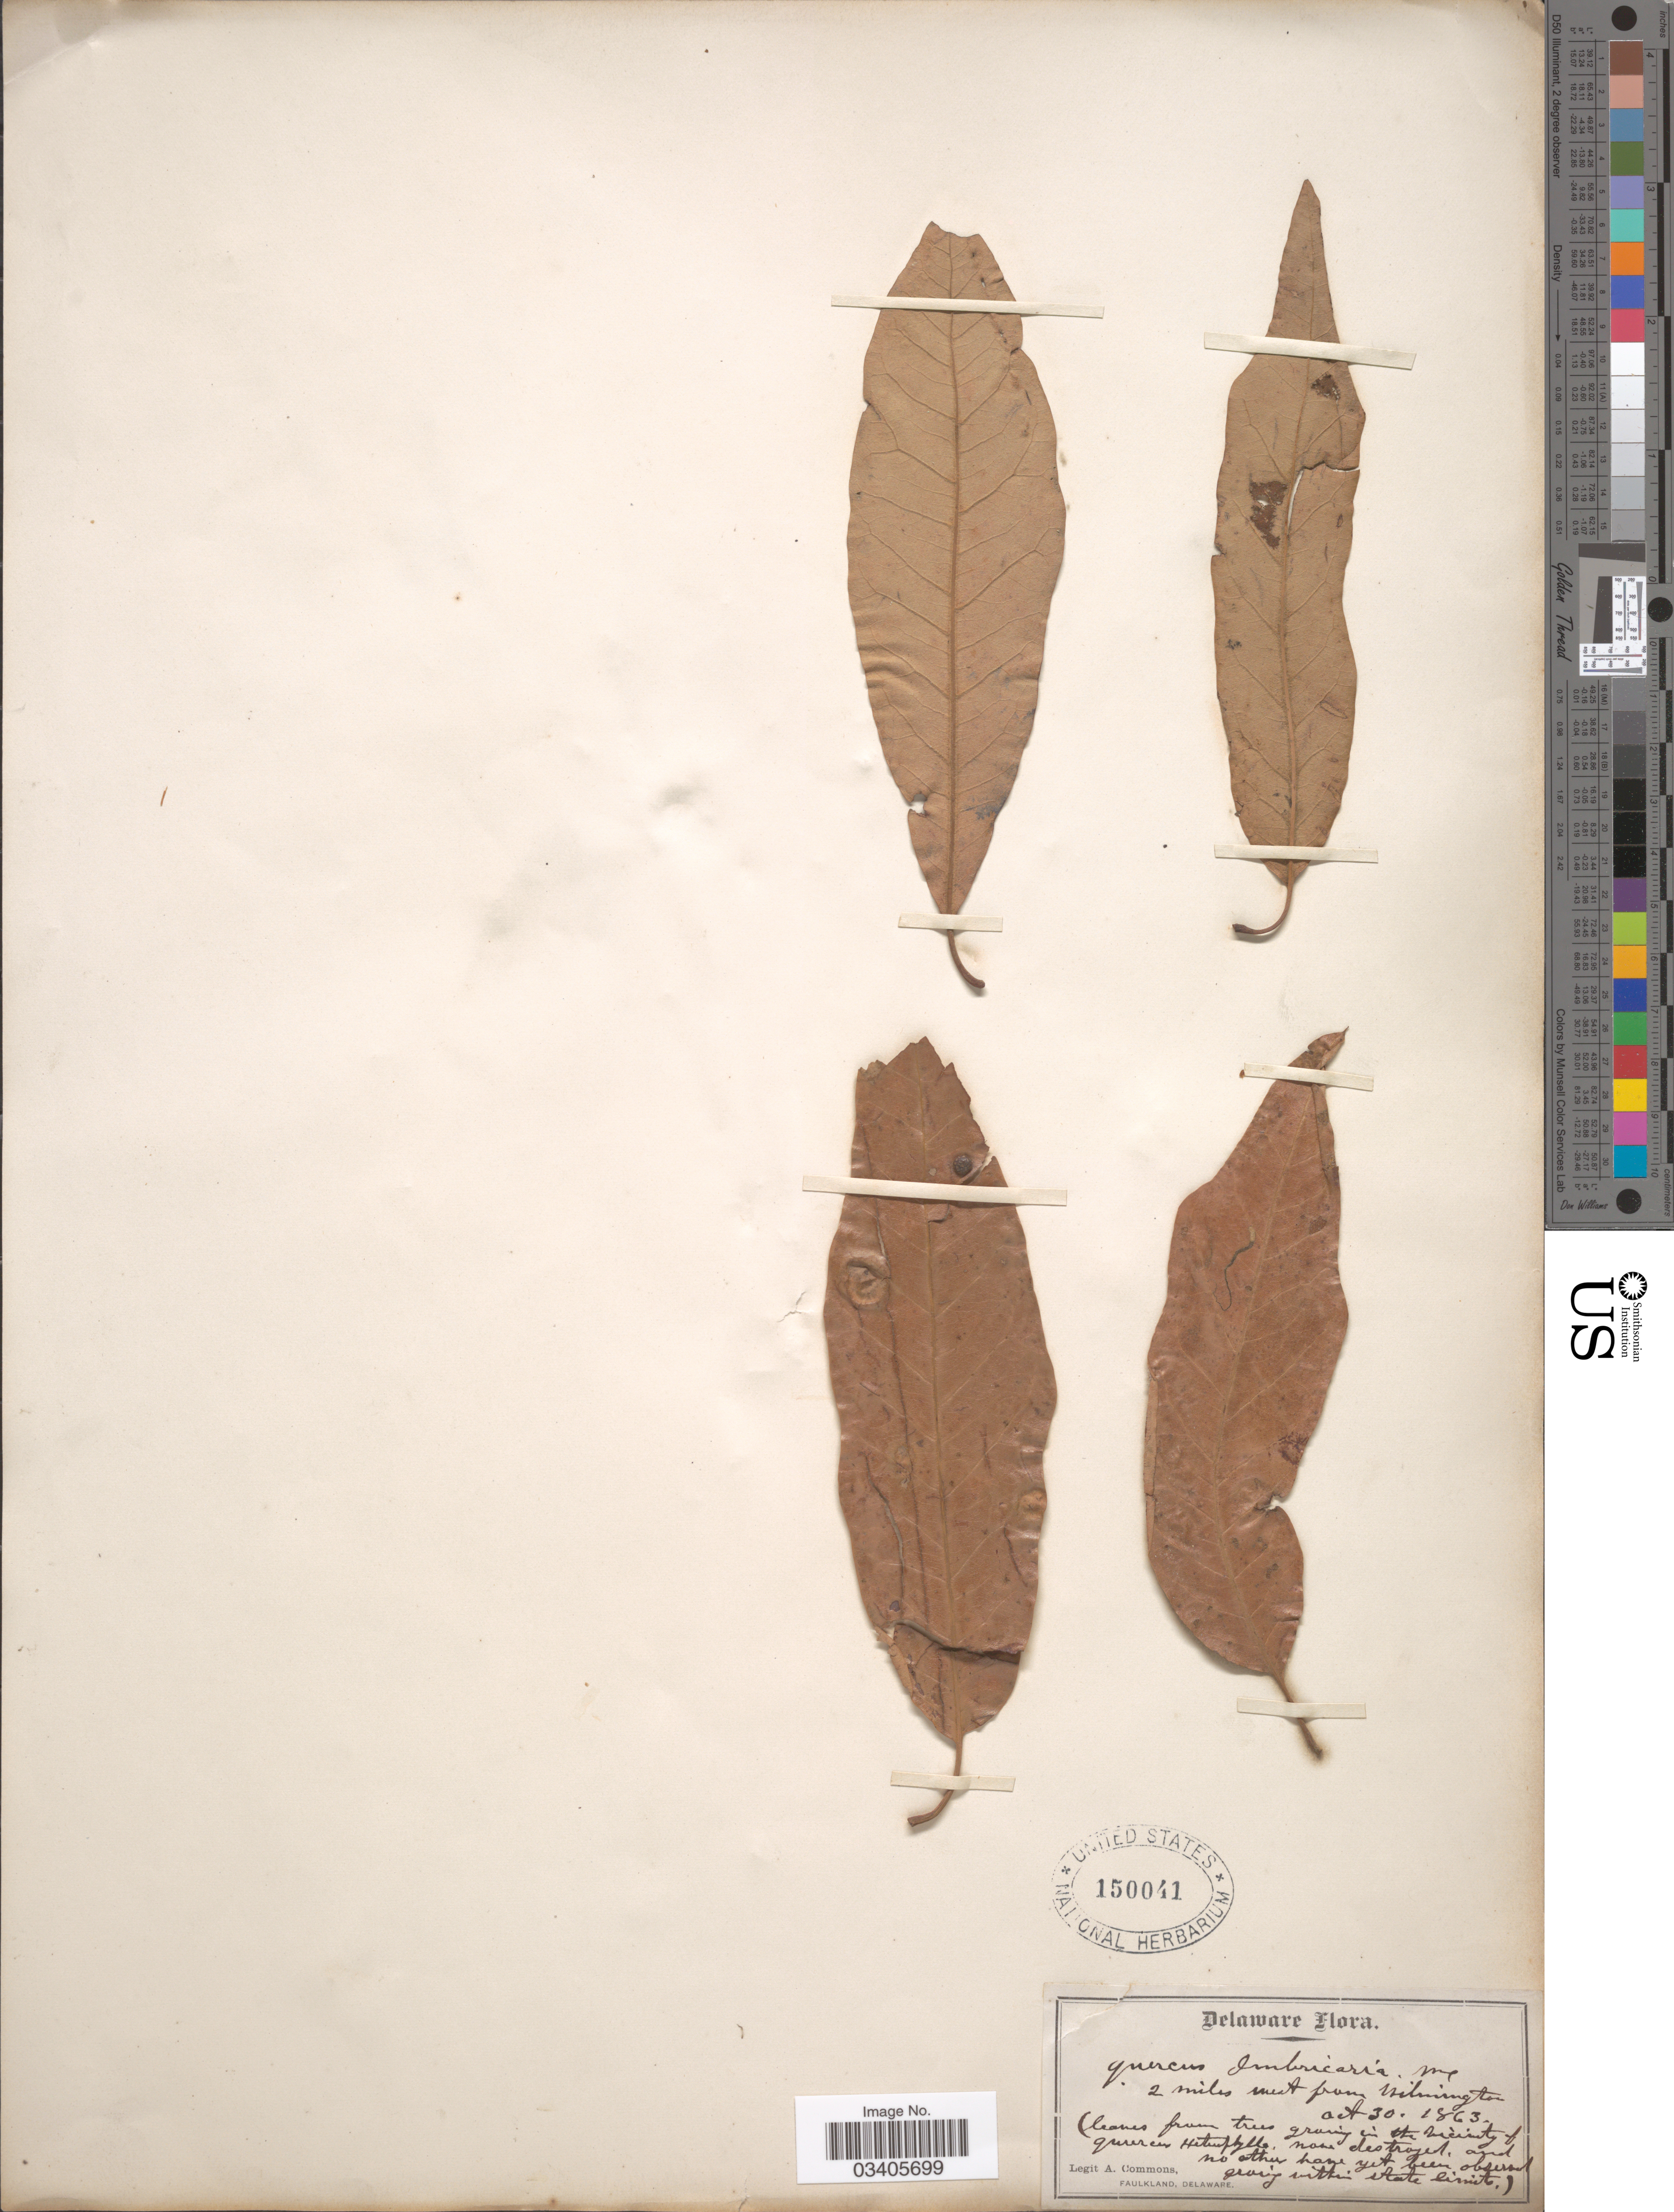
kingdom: Plantae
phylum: Tracheophyta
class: Magnoliopsida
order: Fagales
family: Fagaceae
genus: Quercus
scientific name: Quercus imbricaria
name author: Michx.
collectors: A. Commons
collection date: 1863-10-30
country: United States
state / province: Delaware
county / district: New Castle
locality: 2 miles west from Wilmington.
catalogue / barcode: US 150041